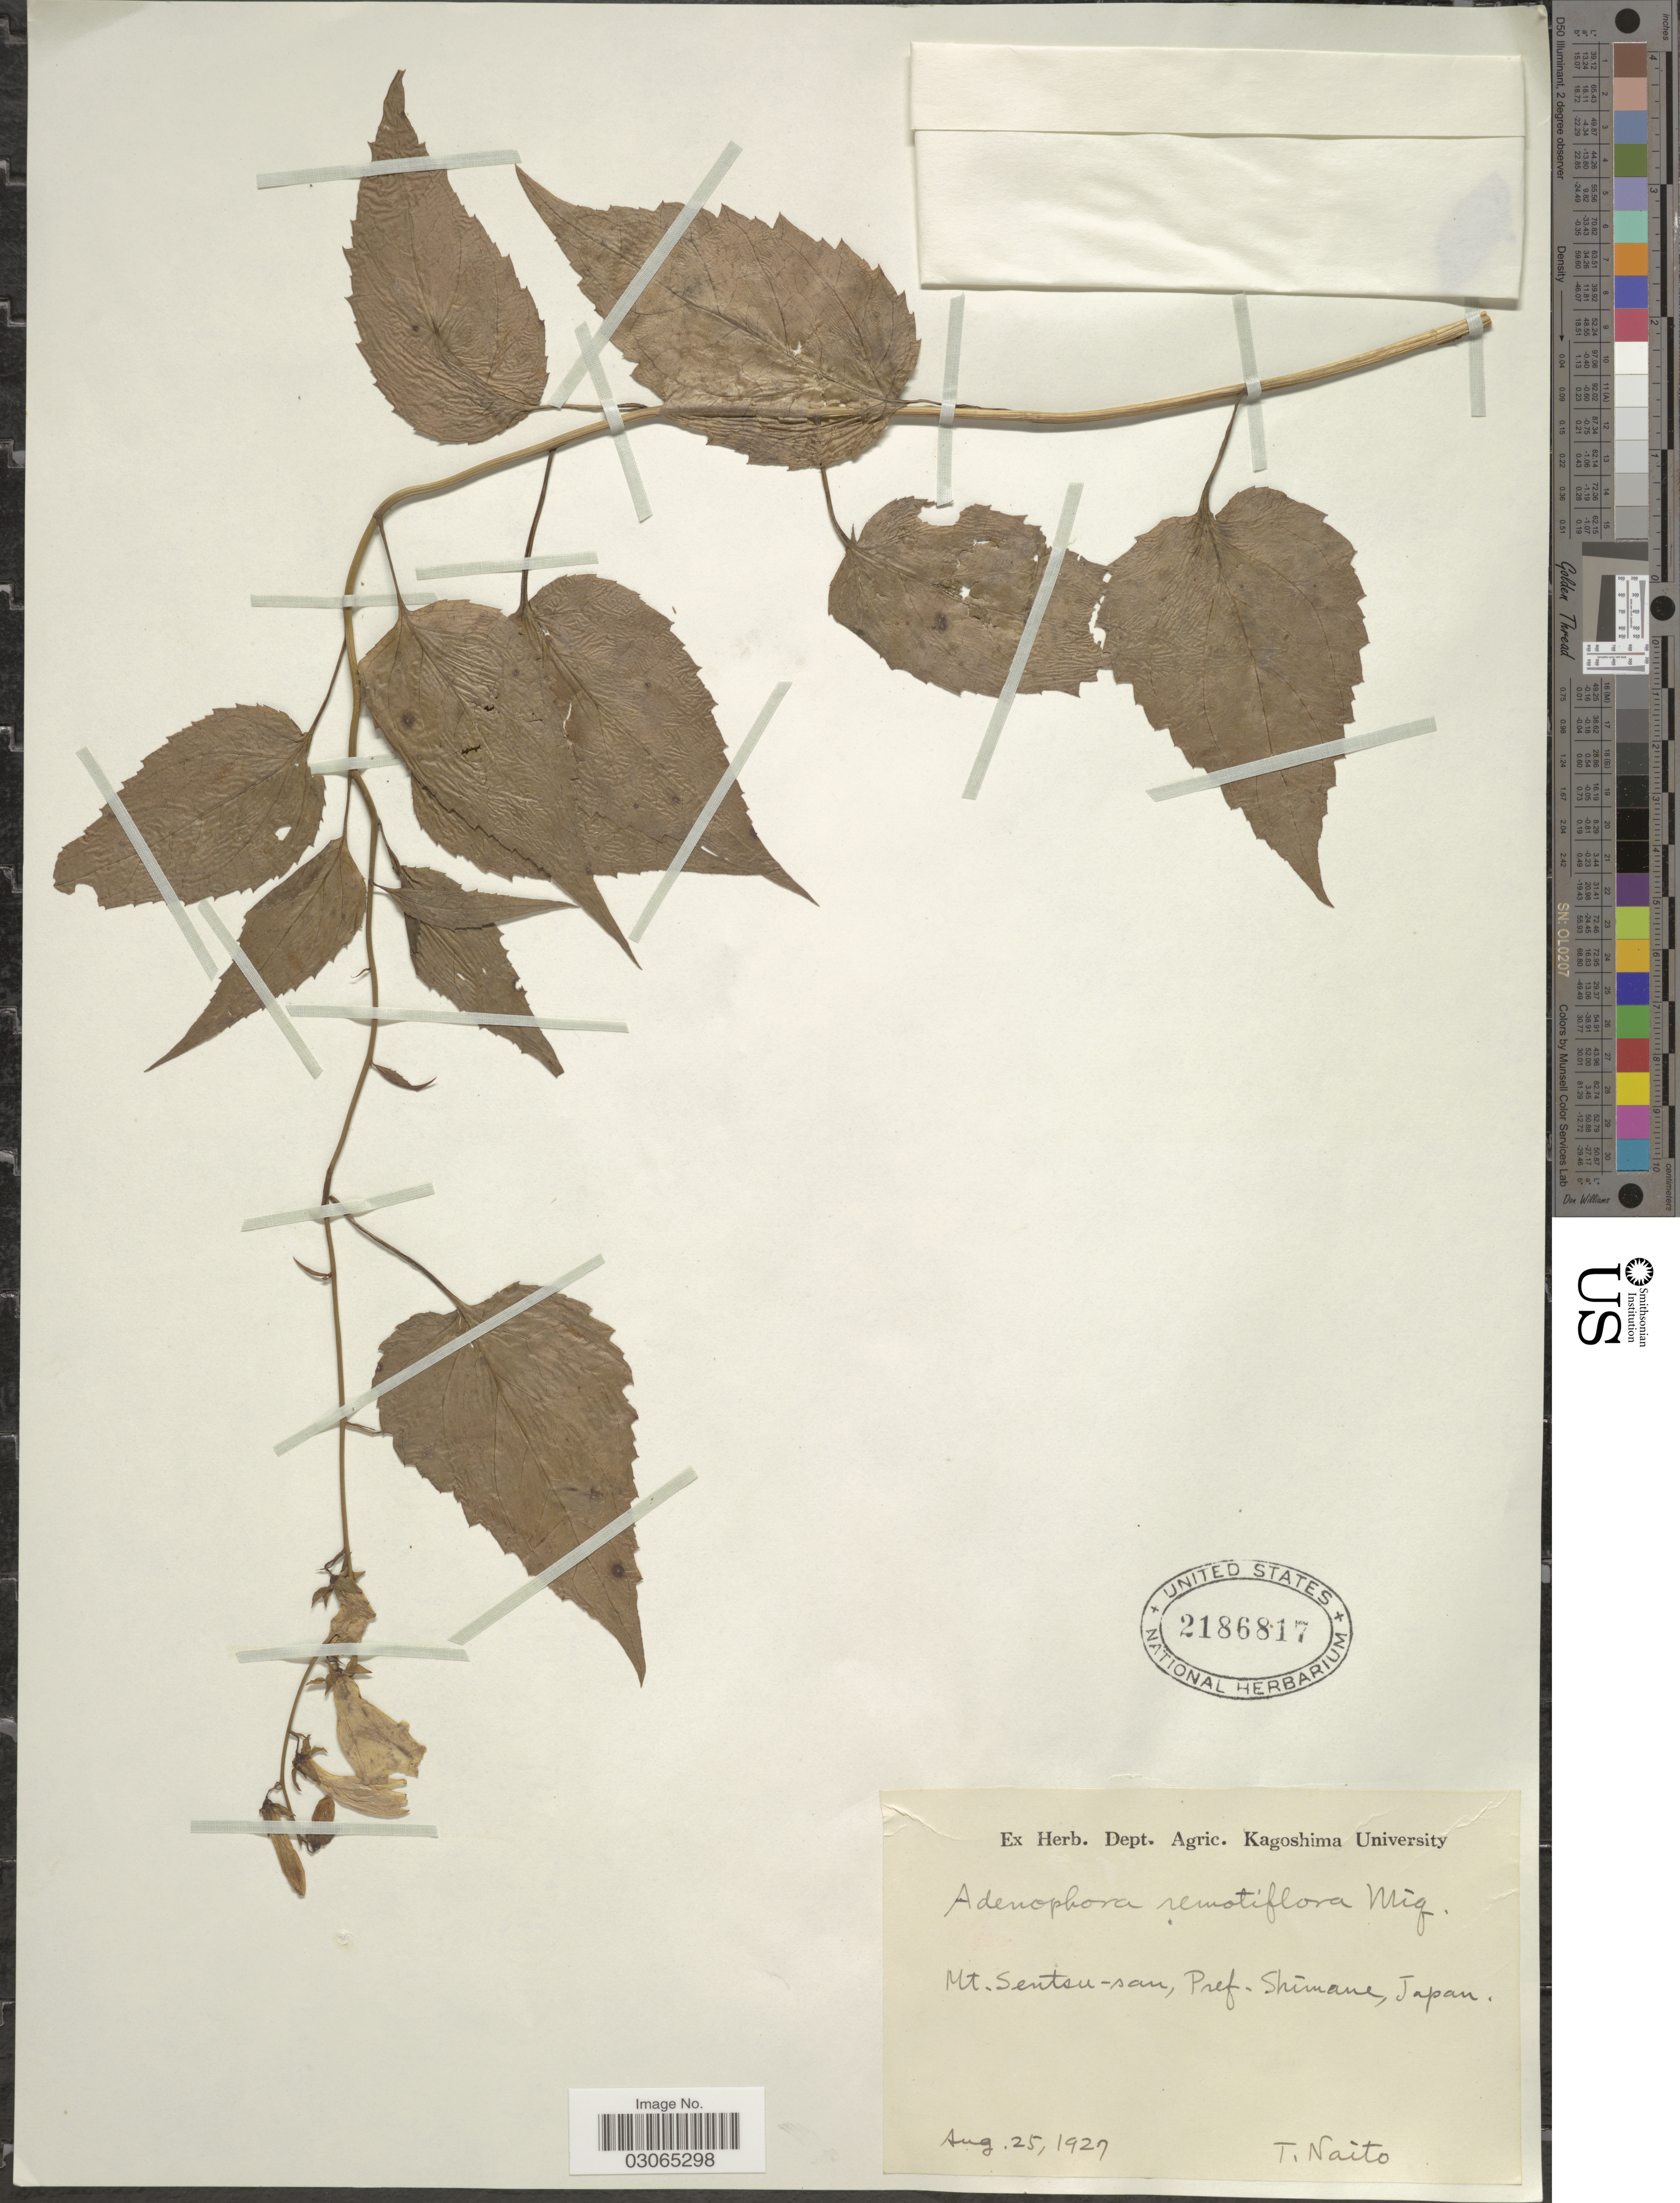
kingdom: Plantae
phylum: Tracheophyta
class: Magnoliopsida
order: Asterales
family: Campanulaceae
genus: Adenophora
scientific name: Adenophora remotiflora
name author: (Siebold & Zucc.) Miq.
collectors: T. Naito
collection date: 1927-08-25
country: Japan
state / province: Simane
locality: Mt. Sentsu-san, Pref. Shimane.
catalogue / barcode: US 2186817